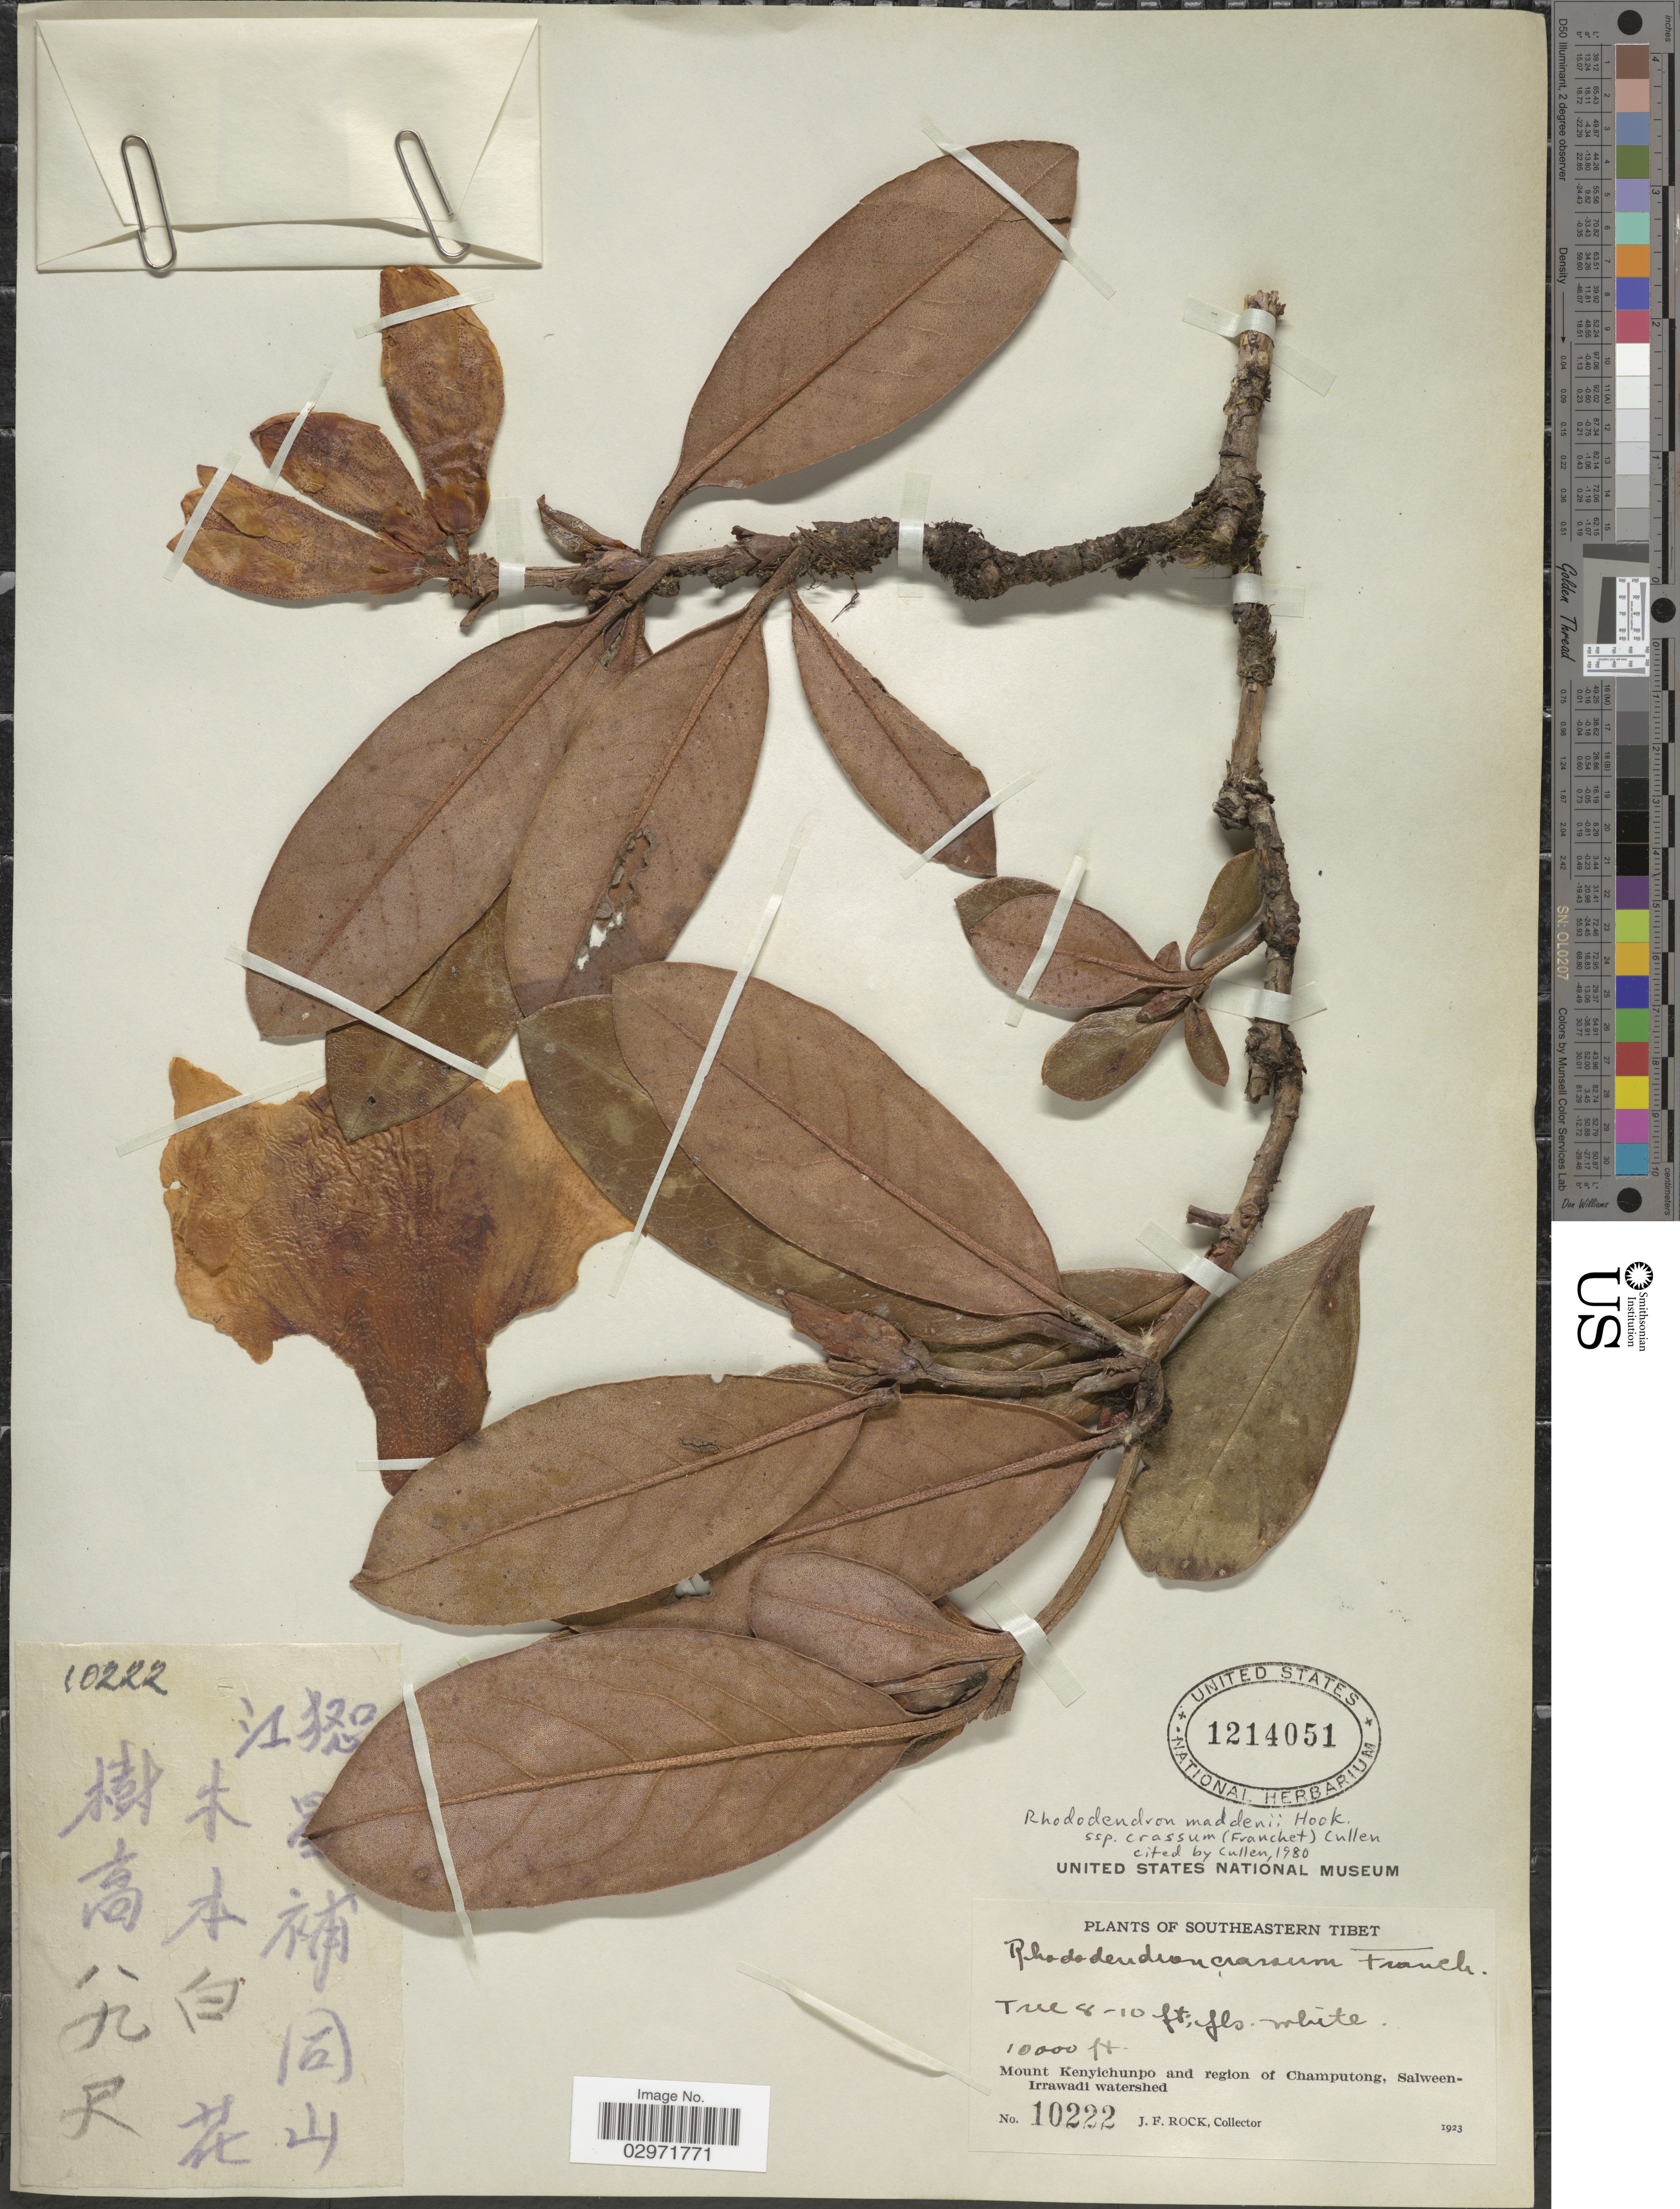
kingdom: Plantae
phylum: Tracheophyta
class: Magnoliopsida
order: Ericales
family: Ericaceae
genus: Rhododendron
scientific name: Rhododendron maddenii subsp. crassum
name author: (Franch.) Cullen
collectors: J. Rock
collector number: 10222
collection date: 1923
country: China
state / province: Xizang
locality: Southeastern Tibet. Mount Kenyichunpo and region of Champutong, Salween-Irrawadi watershed.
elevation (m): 3048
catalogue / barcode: US 1214051